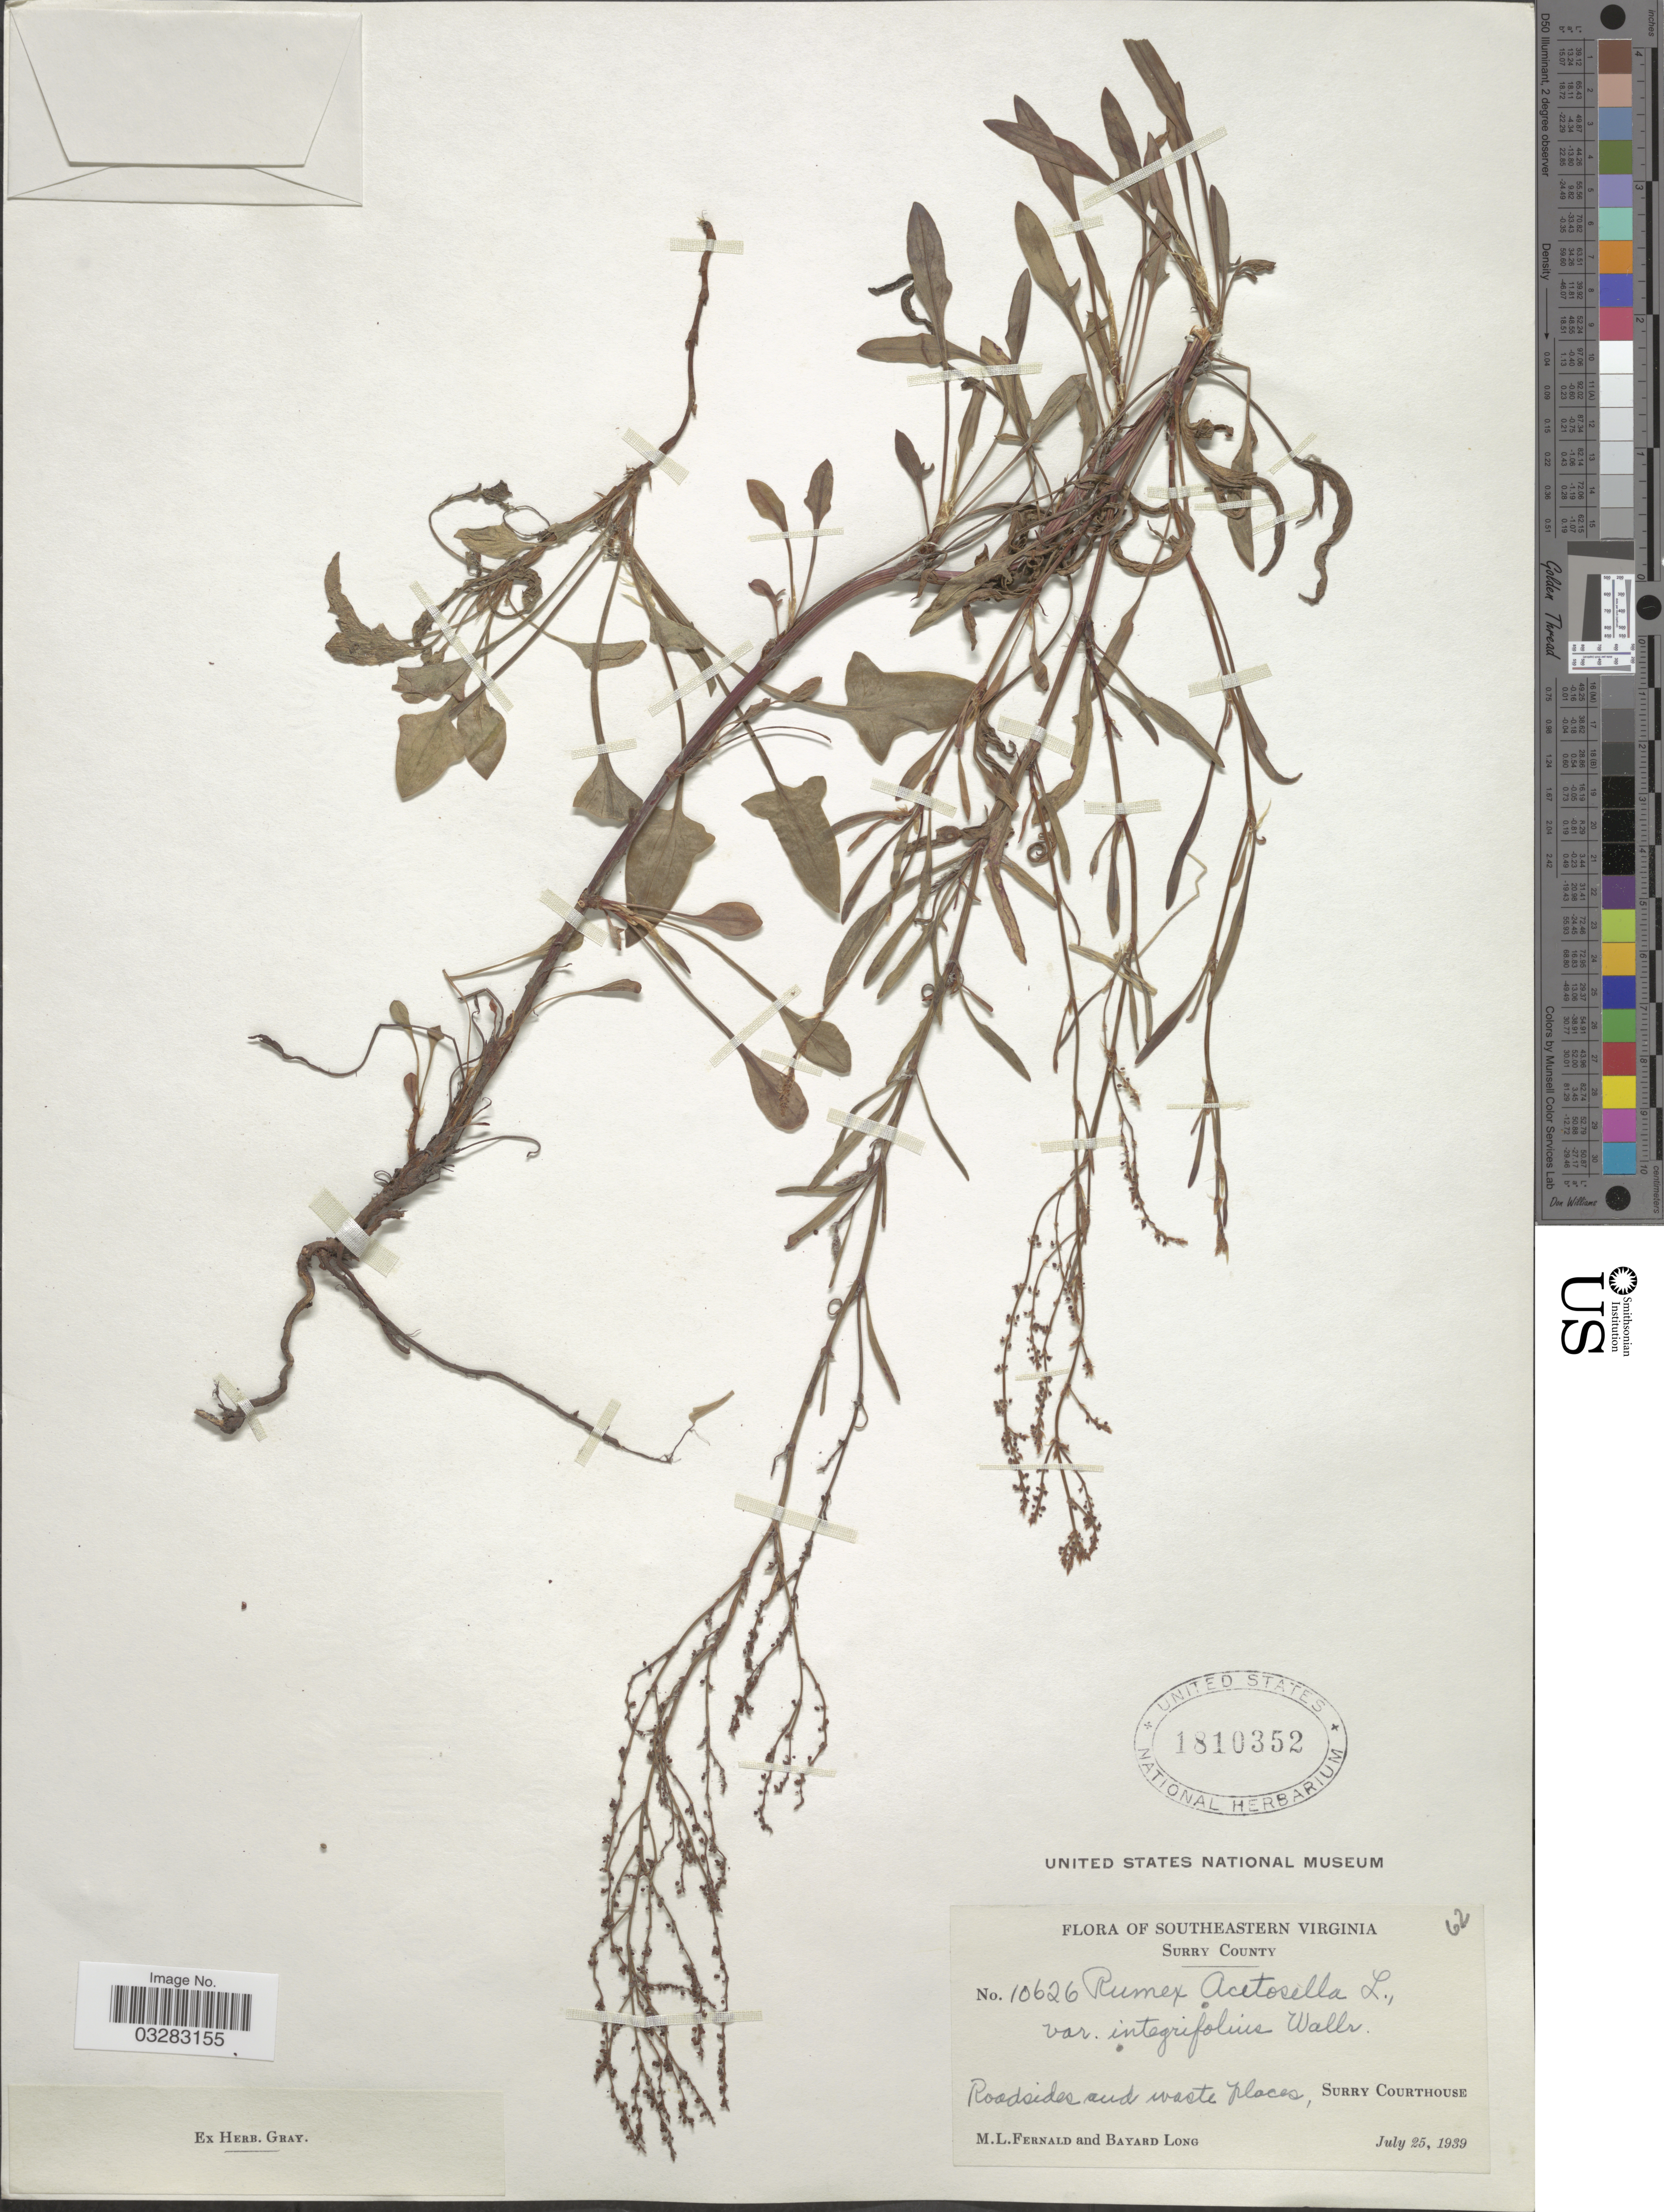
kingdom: Plantae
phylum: Tracheophyta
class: Magnoliopsida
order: Caryophyllales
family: Polygonaceae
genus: Rumex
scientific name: Rumex acetosella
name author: L.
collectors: M. L. Fernald & B. Long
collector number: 10626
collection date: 1939-07-25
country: United States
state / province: Virginia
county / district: Surry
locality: Southeastern Virginia. Surry County. Roadsides and waste places, Surry Courthouse.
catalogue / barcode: US 1810352